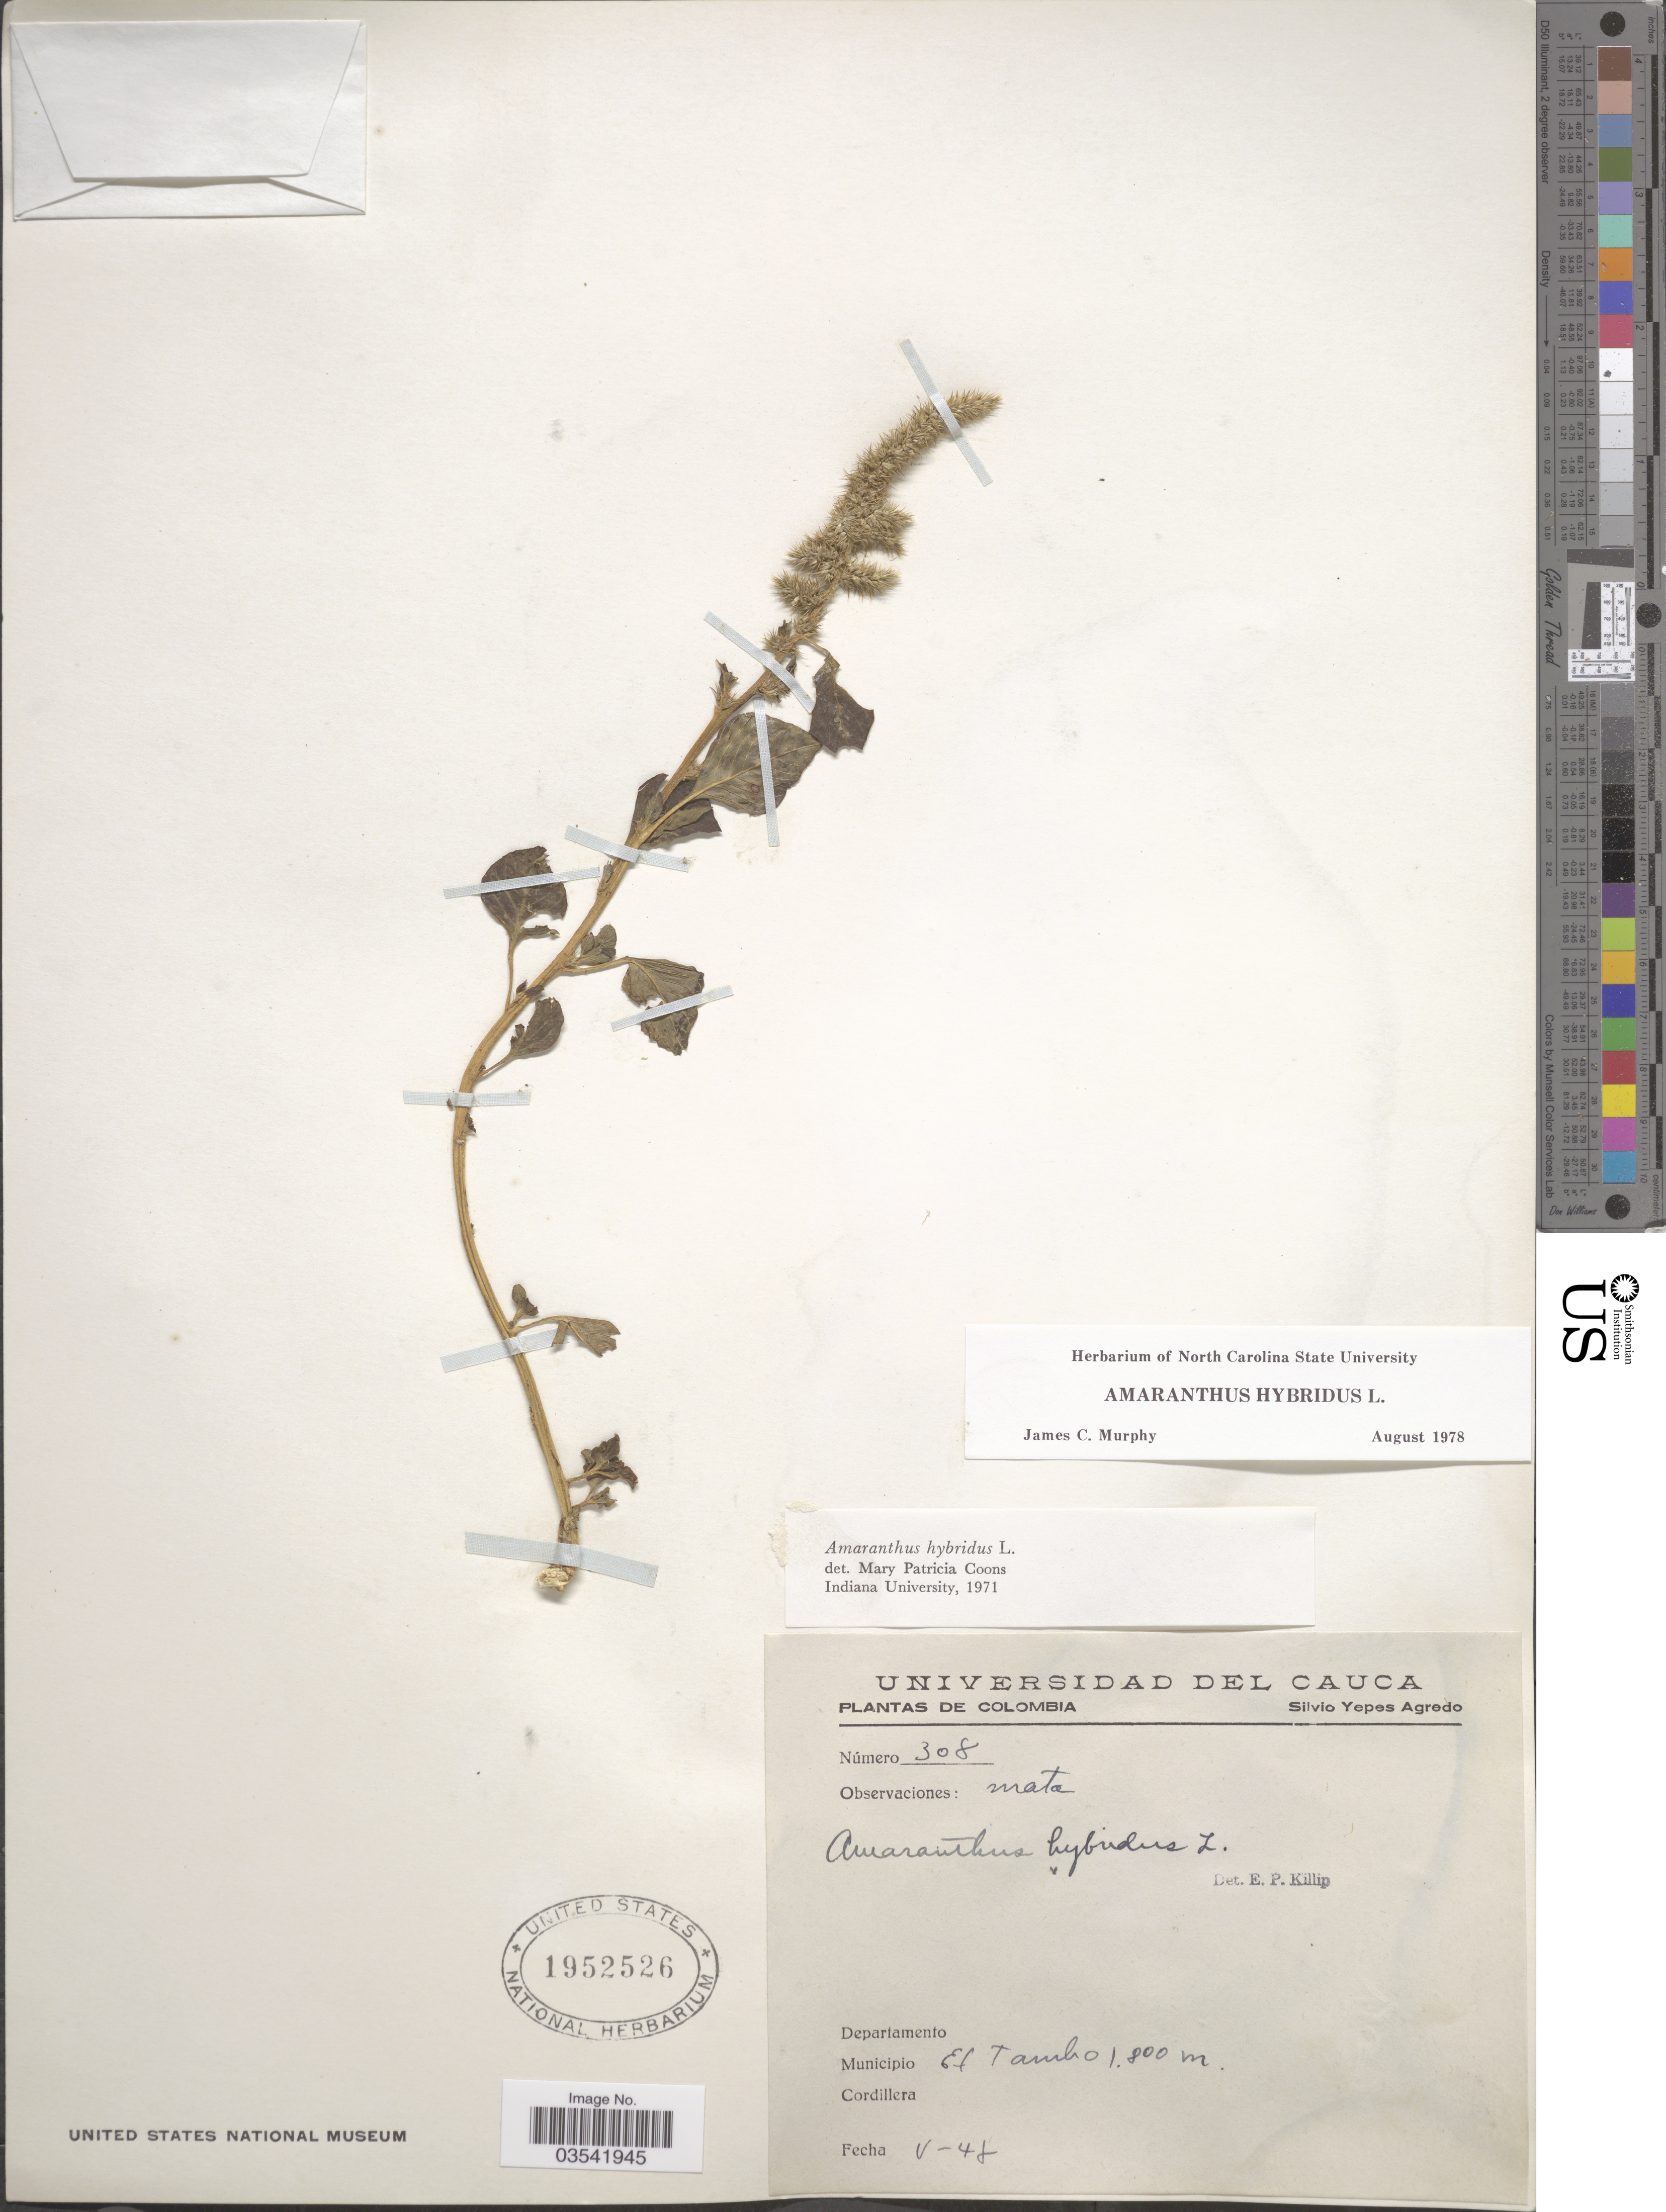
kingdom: Plantae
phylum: Tracheophyta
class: Magnoliopsida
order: Caryophyllales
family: Amaranthaceae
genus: Amaranthus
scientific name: Amaranthus hybridus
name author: L.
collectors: S. Yepes-Agredo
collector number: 308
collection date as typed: Transcribed d/m/y: /5/48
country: Colombia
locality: Municipio El Tambo. Cordillera.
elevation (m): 1800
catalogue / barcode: US 1952526